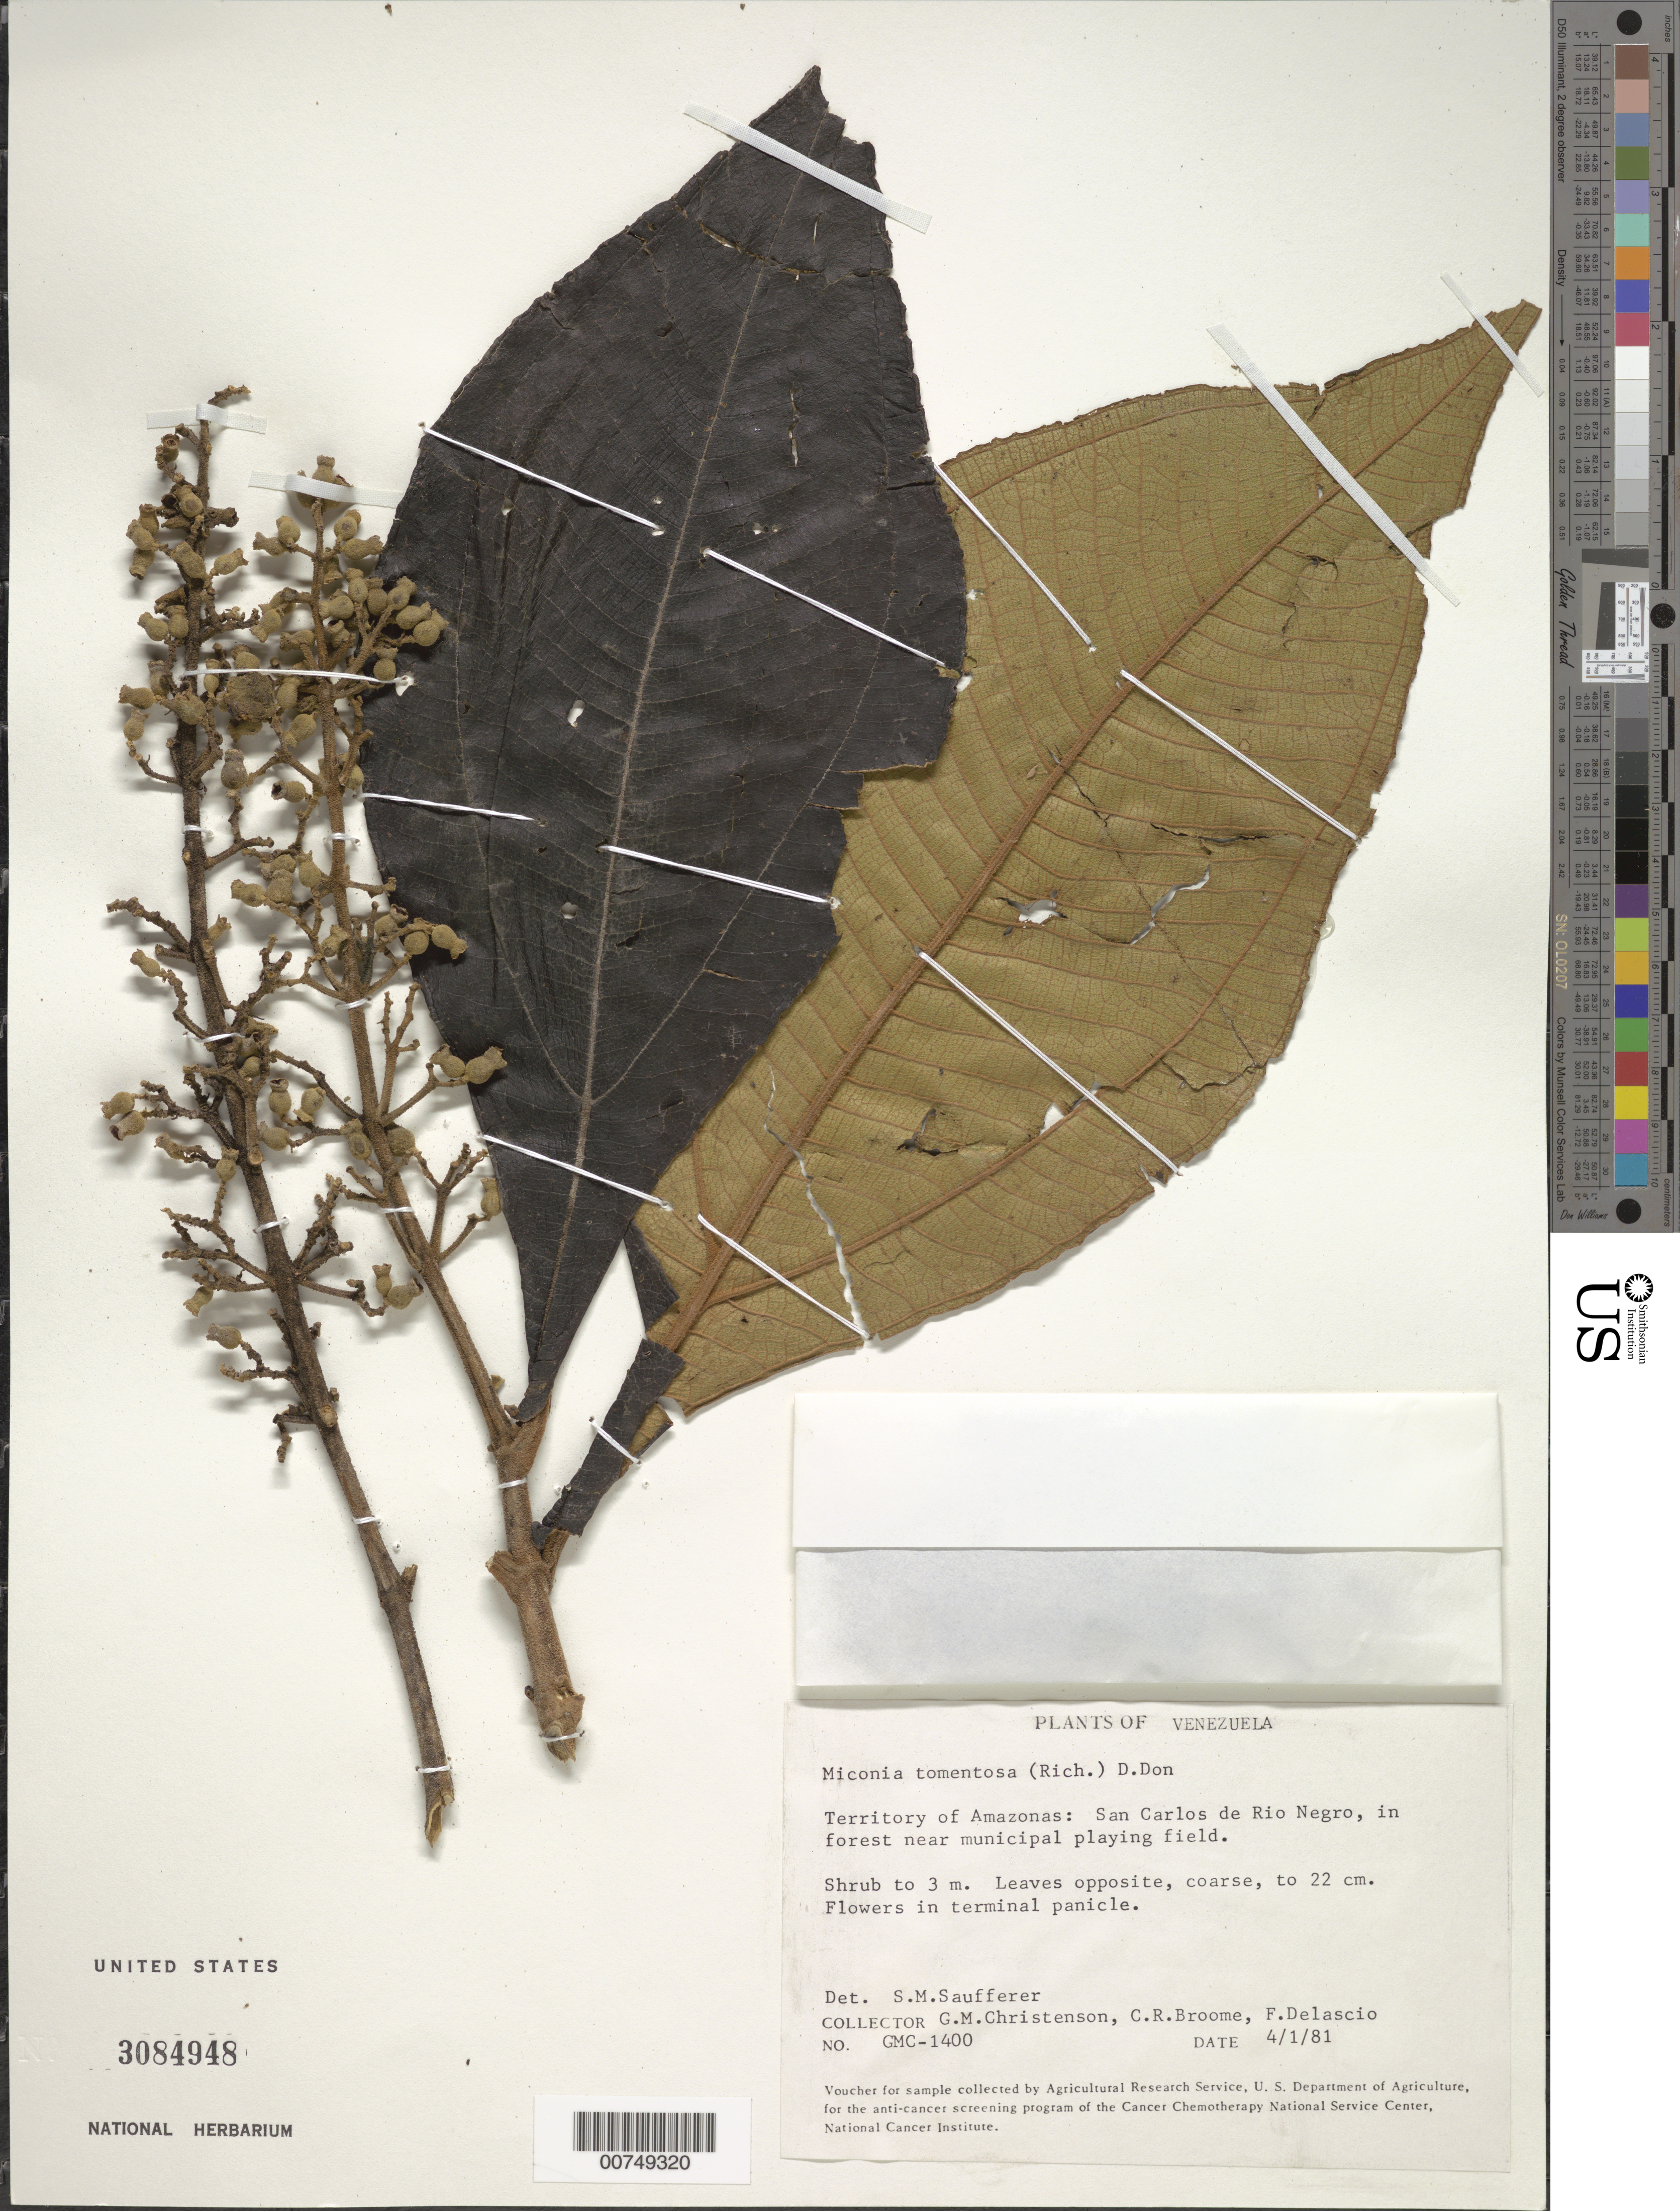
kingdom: Plantae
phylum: Tracheophyta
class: Magnoliopsida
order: Myrtales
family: Melastomataceae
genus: Miconia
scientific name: Miconia tomentosa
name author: (Rich.) D. Don ex DC.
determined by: Saufferer, S. M.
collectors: G. Christenson, C. R. Broome & F. Delascio C.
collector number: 1400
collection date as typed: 4-Jan-81 or 1-Apr-81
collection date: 1981-01-04 or 1981-04-01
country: Venezuela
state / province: Amazonas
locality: San Carlos de Río Negro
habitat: Forest near municipal playing field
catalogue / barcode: US 3084948